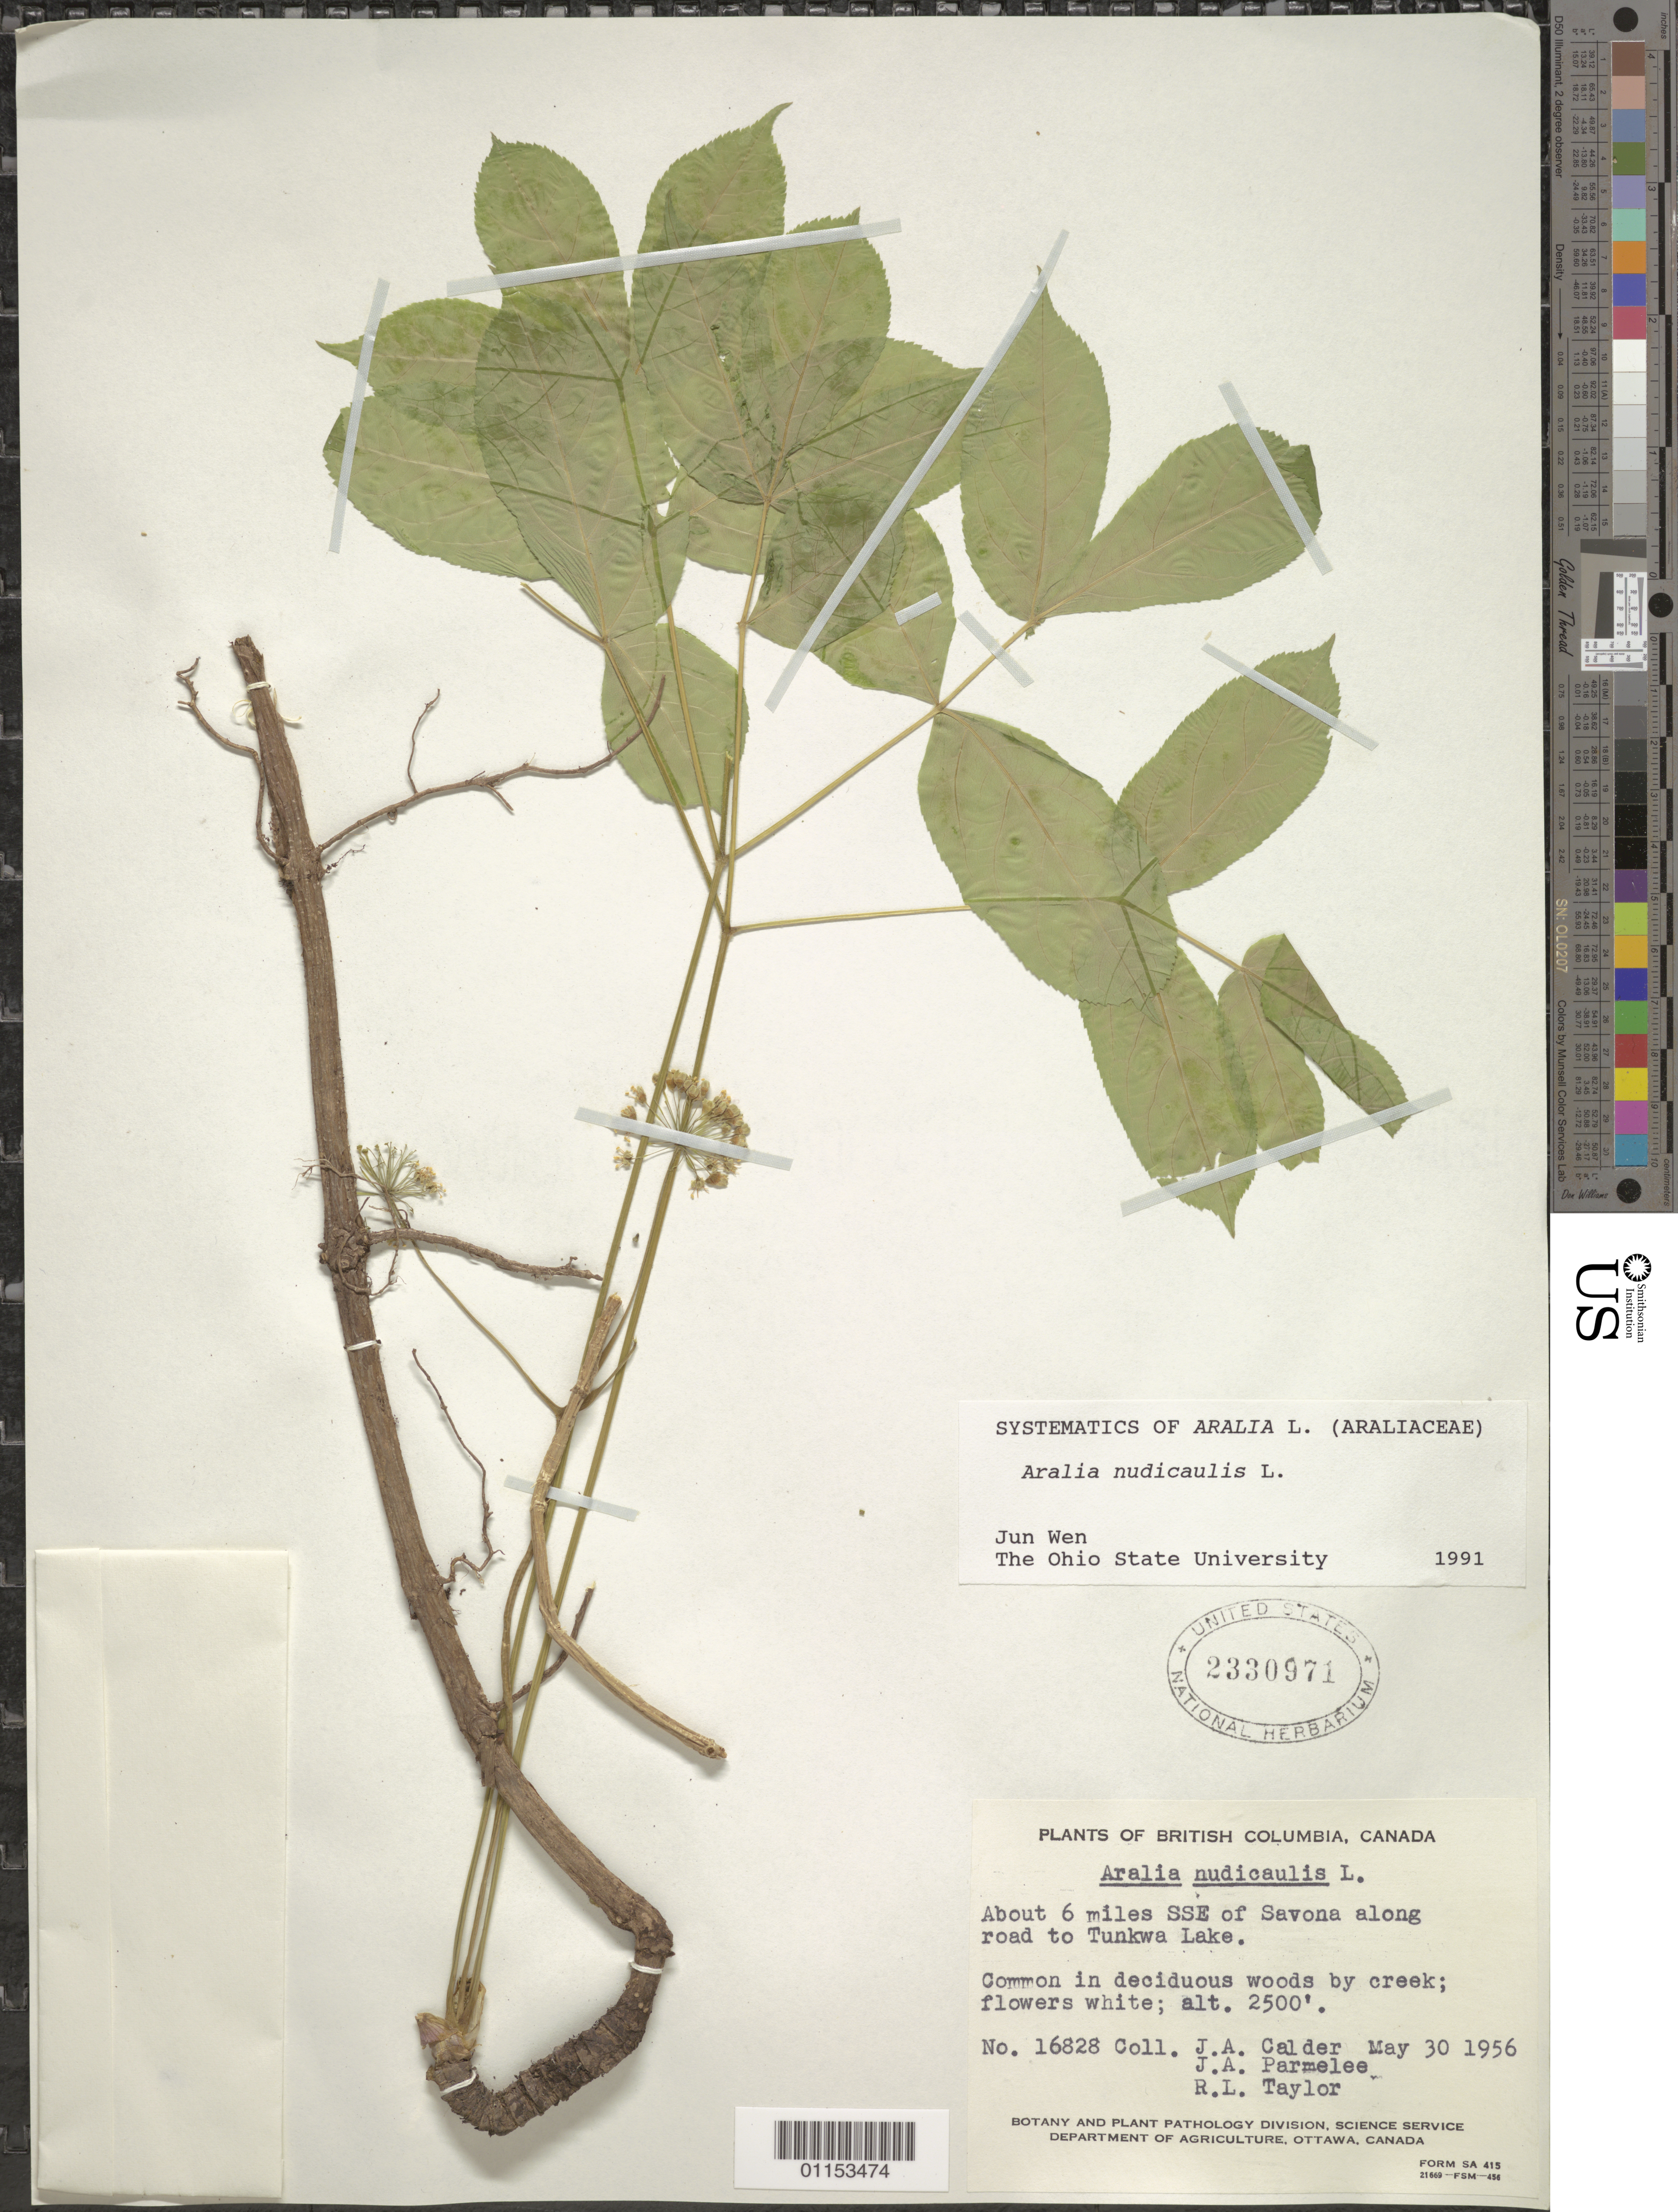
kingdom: Plantae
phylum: Tracheophyta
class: Magnoliopsida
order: Apiales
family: Araliaceae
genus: Aralia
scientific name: Aralia nudicaulis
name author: L.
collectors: J. A. Calder, J. A. Parmelee & R. L. Taylor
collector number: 16828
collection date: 1956-05-30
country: Canada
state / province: British Columbia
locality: About 6 mi SSE of Savona along Rd to Tunkwa Lake.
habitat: Common in deciduous woods by creek.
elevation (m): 762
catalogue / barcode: US 2330971